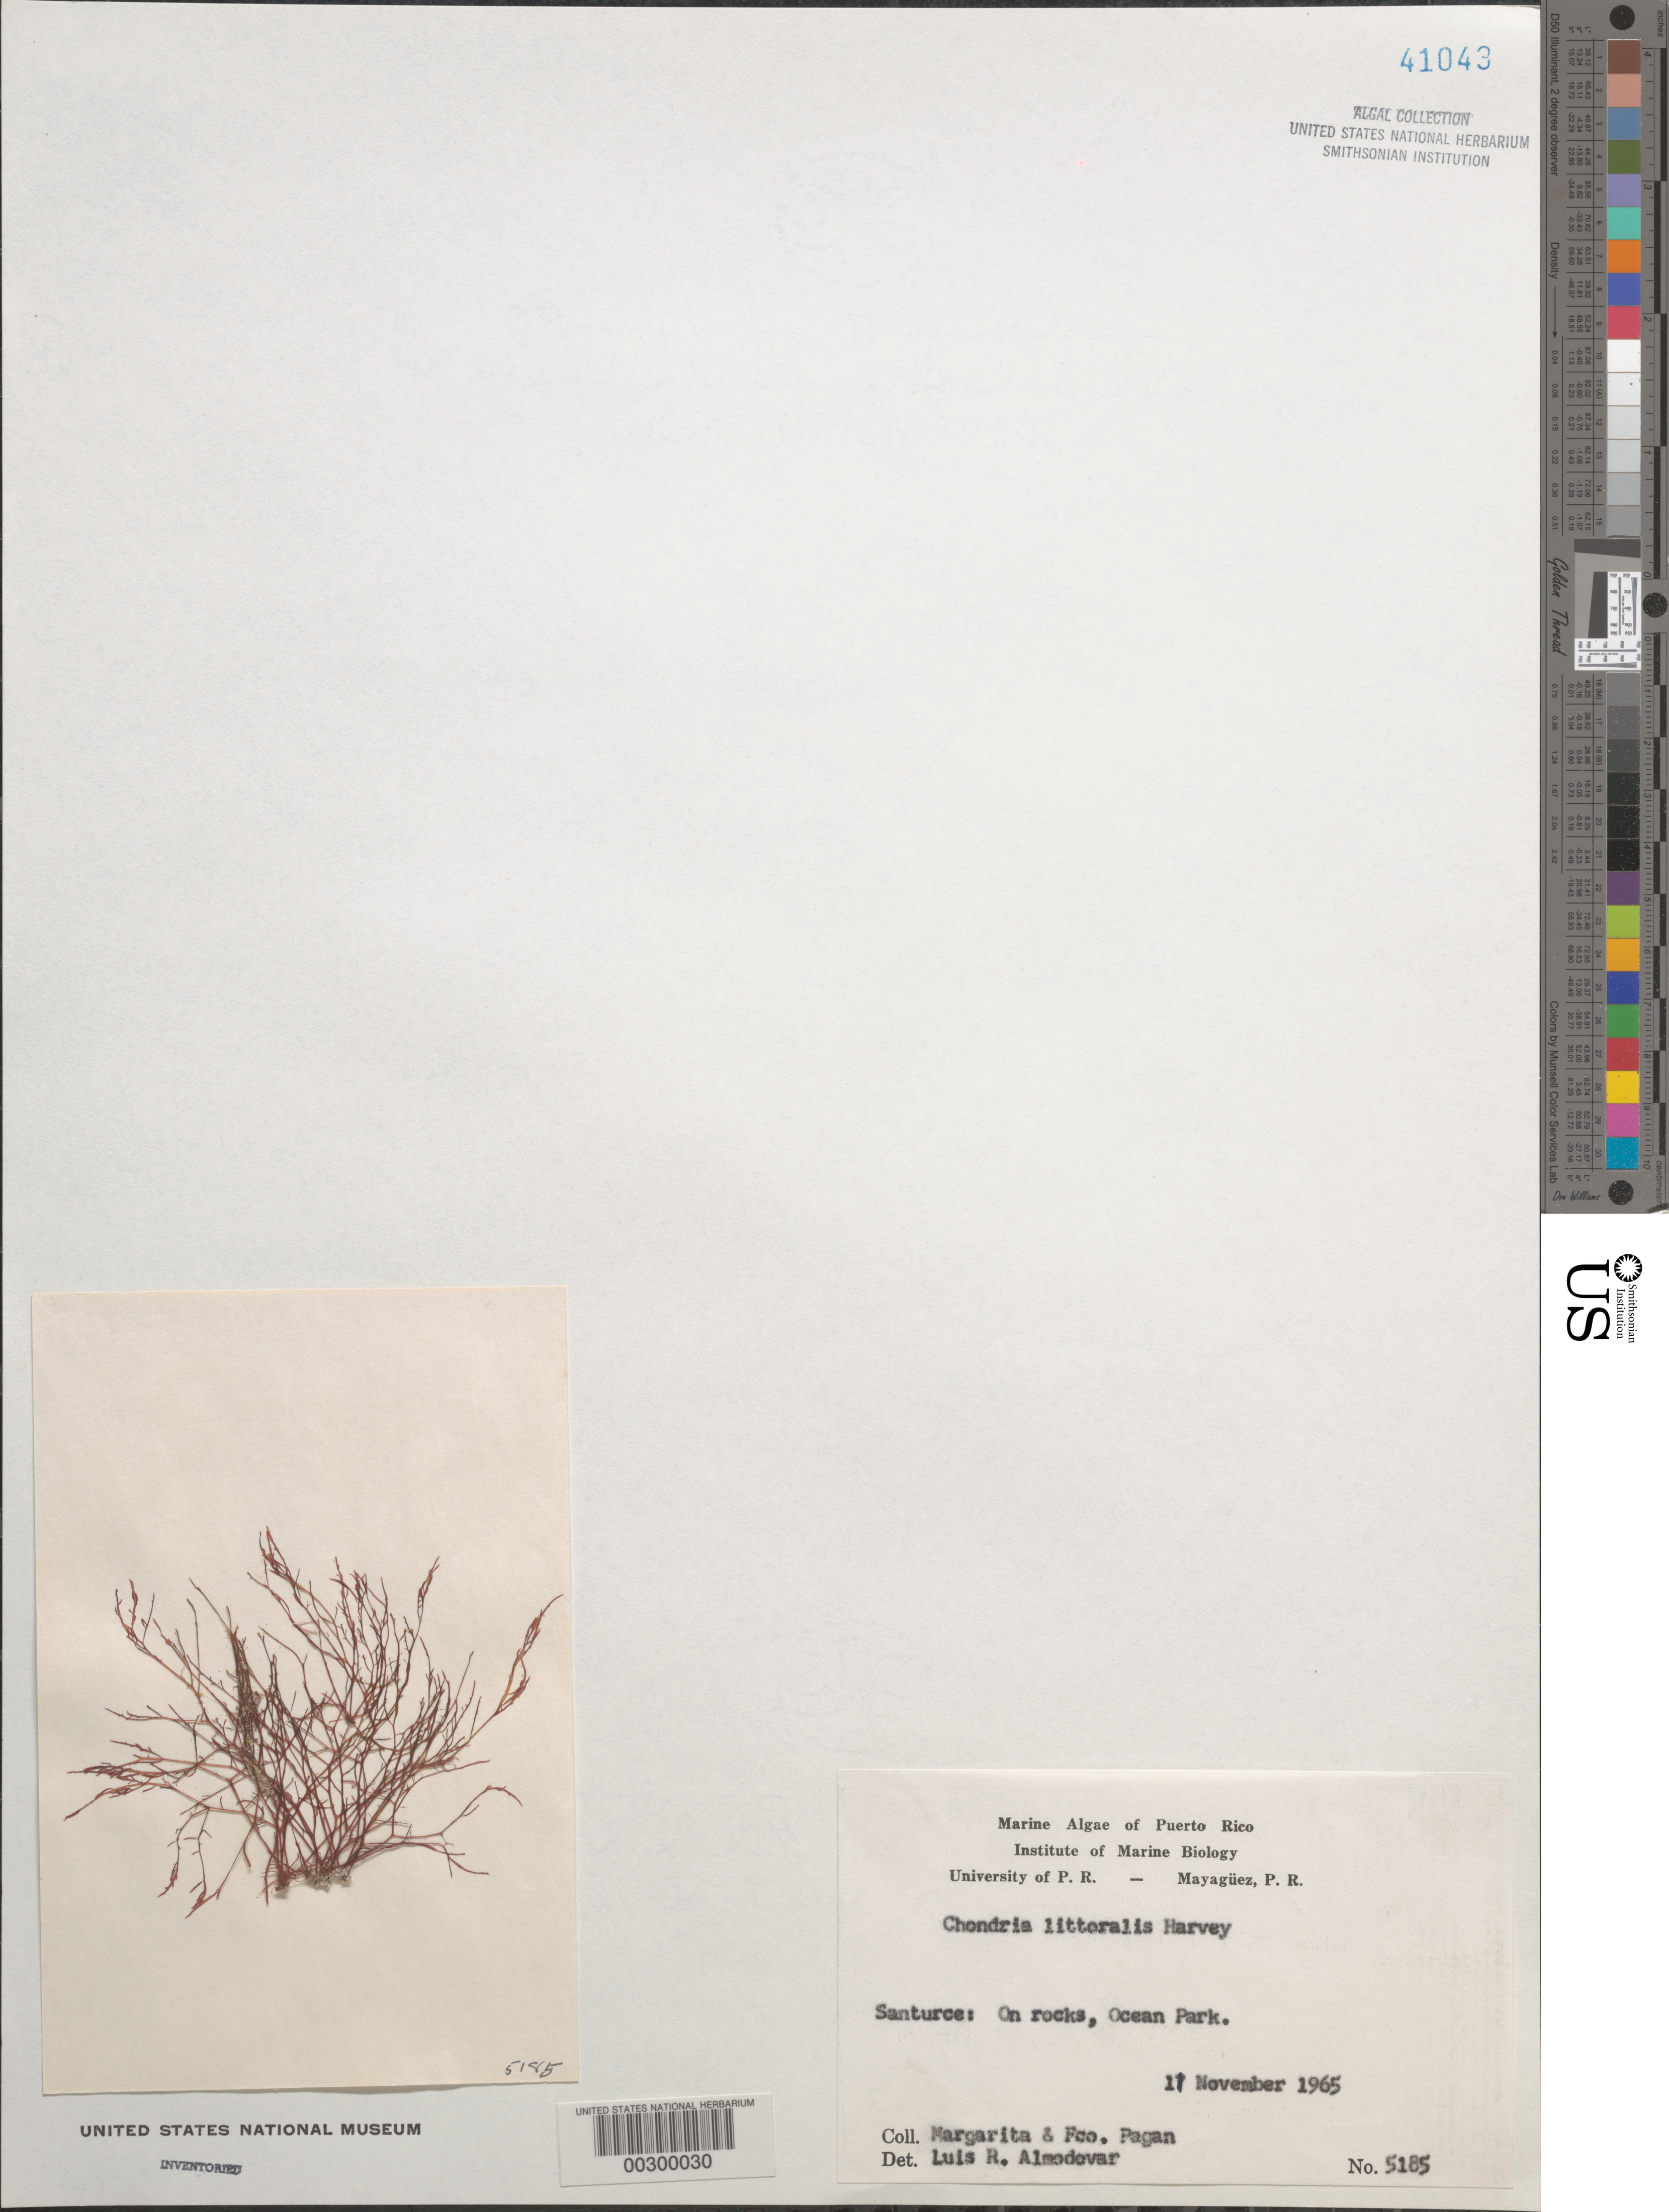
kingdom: Plantae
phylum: Rhodophyta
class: Florideophyceae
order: Ceramiales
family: Rhodomelaceae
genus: Chondria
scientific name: Chondria littoralis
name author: Harv.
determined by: Almodovar, L. R.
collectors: M. Pagan & F. Pagan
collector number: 5185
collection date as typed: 11 Nov 1965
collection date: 1965-11-11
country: Puerto Rico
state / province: San Juan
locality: Ocean park, santurce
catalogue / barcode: US 41043